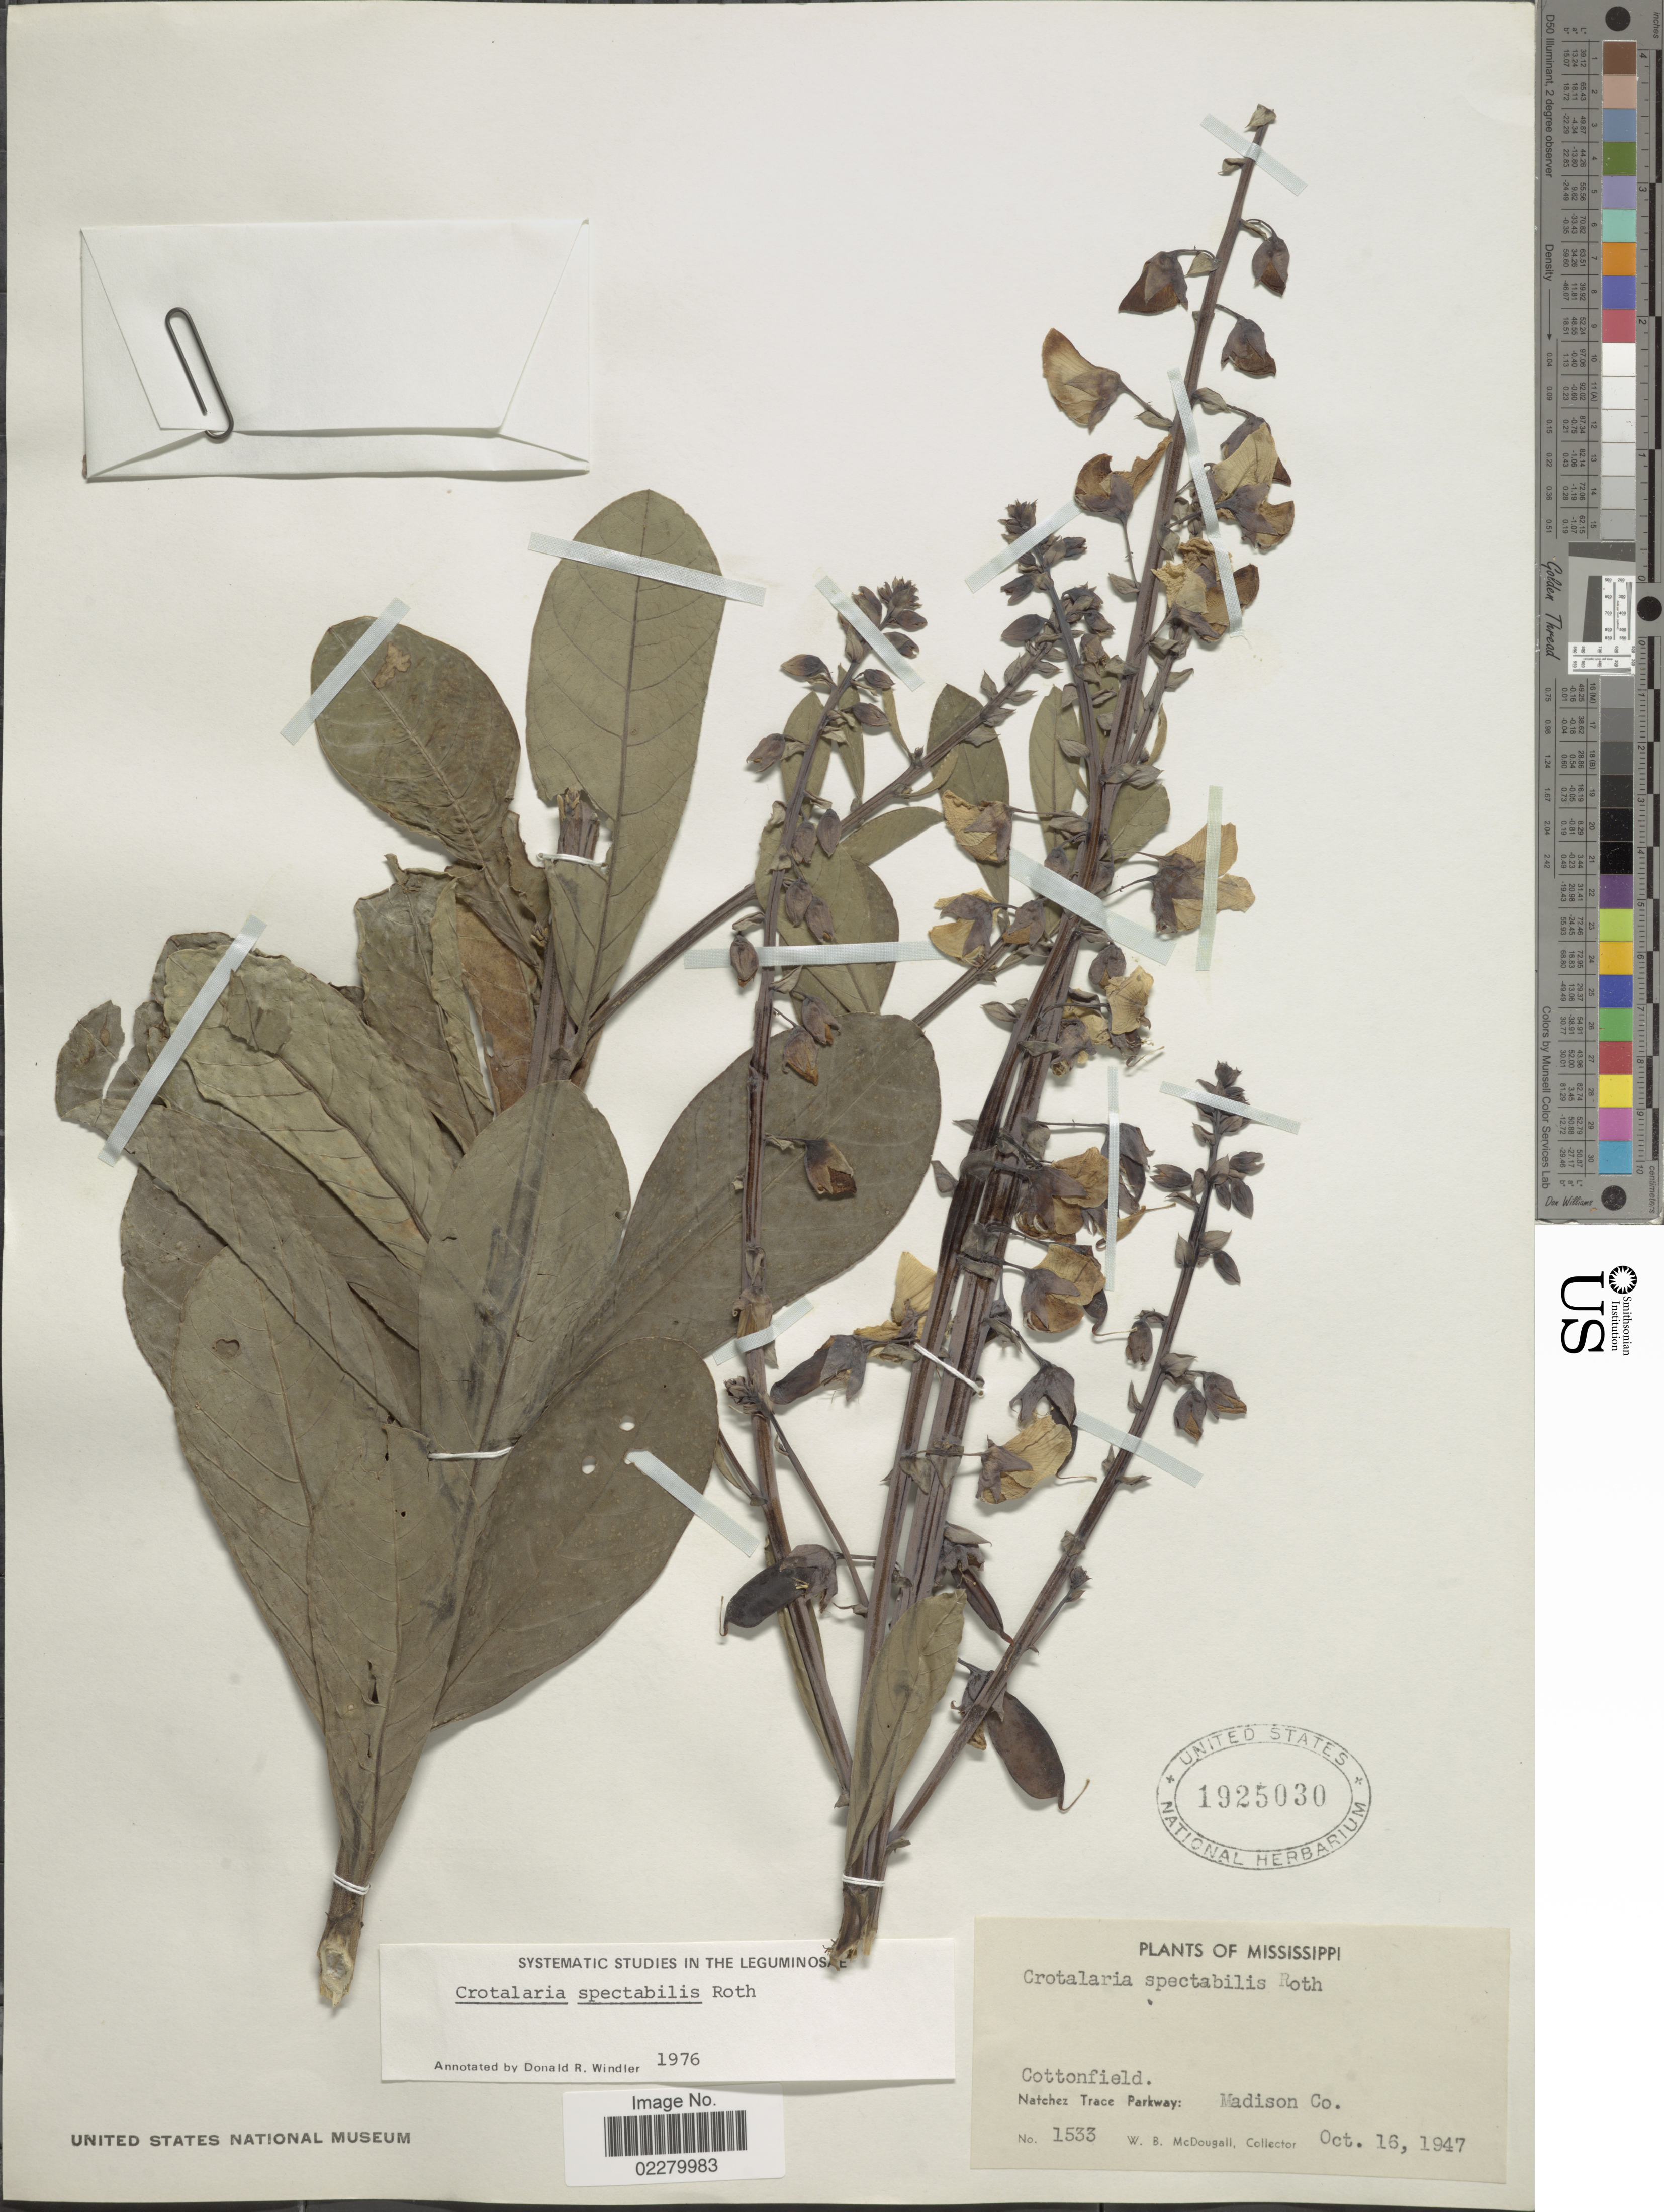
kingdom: Plantae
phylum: Tracheophyta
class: Magnoliopsida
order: Fabales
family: Fabaceae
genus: Crotalaria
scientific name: Crotalaria spectabilis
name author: Roth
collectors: W. B. McDougall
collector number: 533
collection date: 1947-10-16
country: United States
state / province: Mississippi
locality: Natchez Trace Parkway: Madison Co.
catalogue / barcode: US 1925030